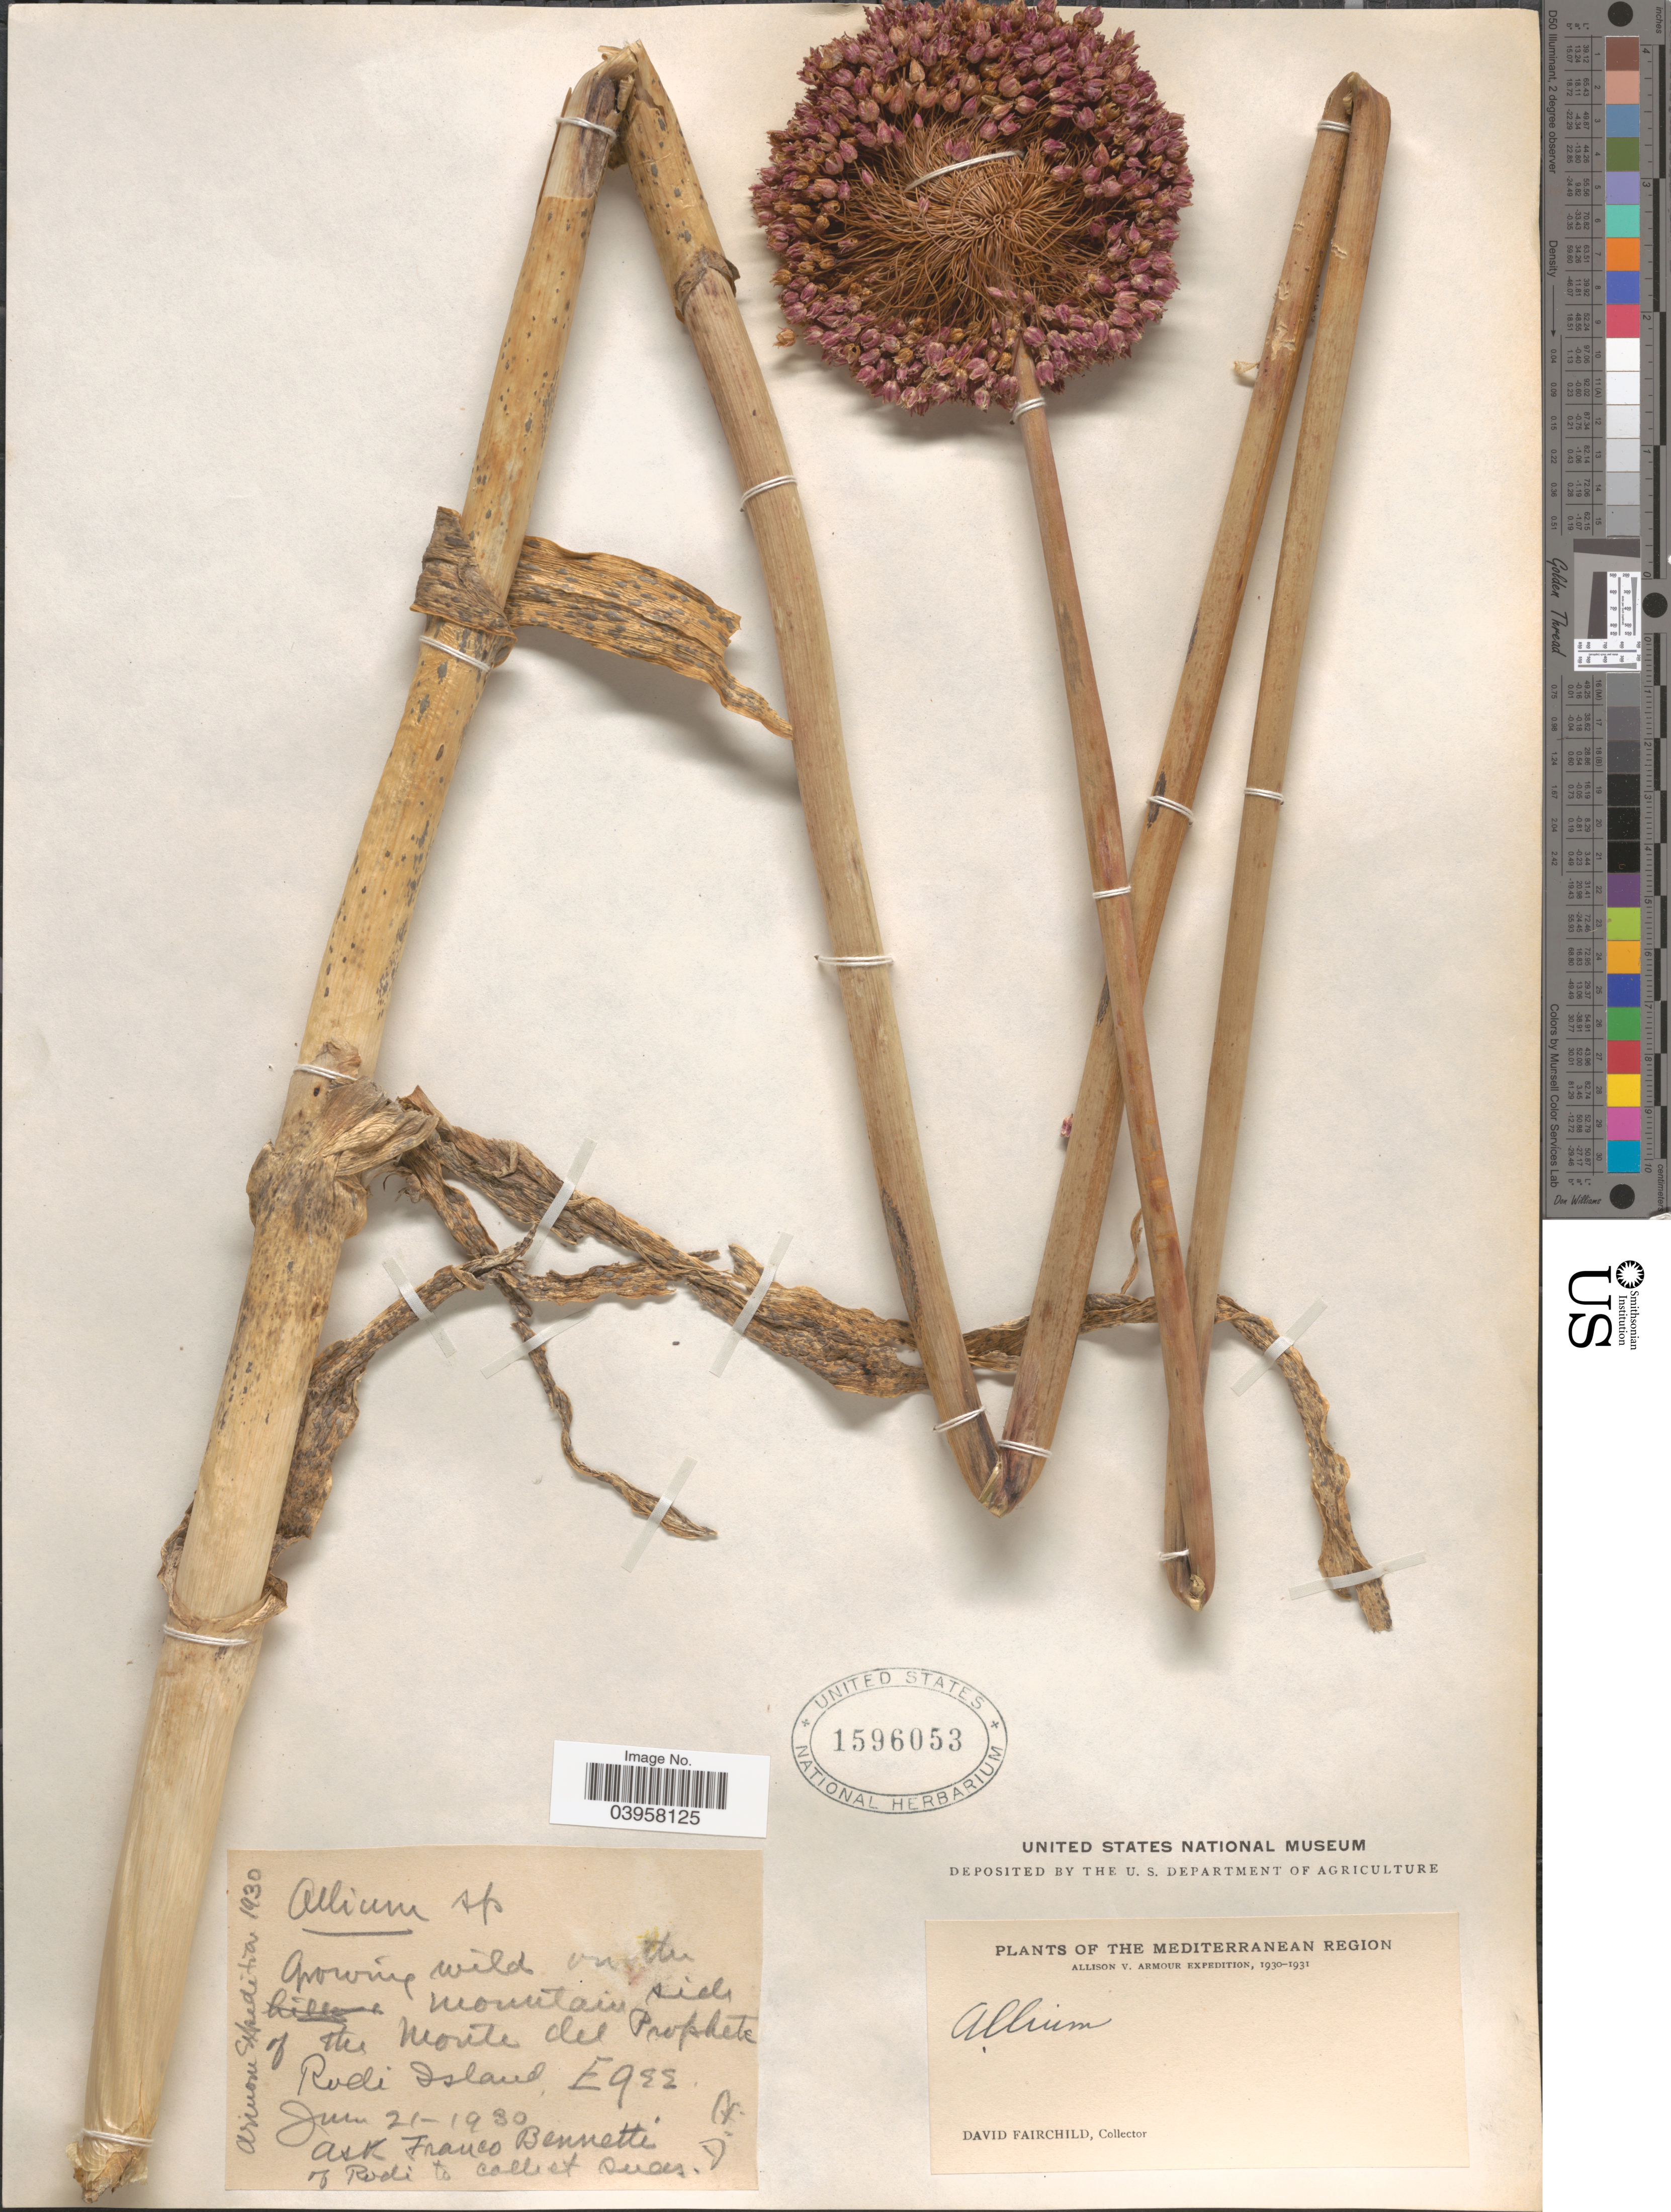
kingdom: Plantae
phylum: Tracheophyta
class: Liliopsida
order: Asparagales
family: Amaryllidaceae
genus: Allium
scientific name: Allium sp.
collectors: D. Fairchild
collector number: E9EE?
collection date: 1930-06-21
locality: Mountain side of the Monte del Prophete. Rudi Island. The Mediterranean Region.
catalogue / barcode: US 1596053